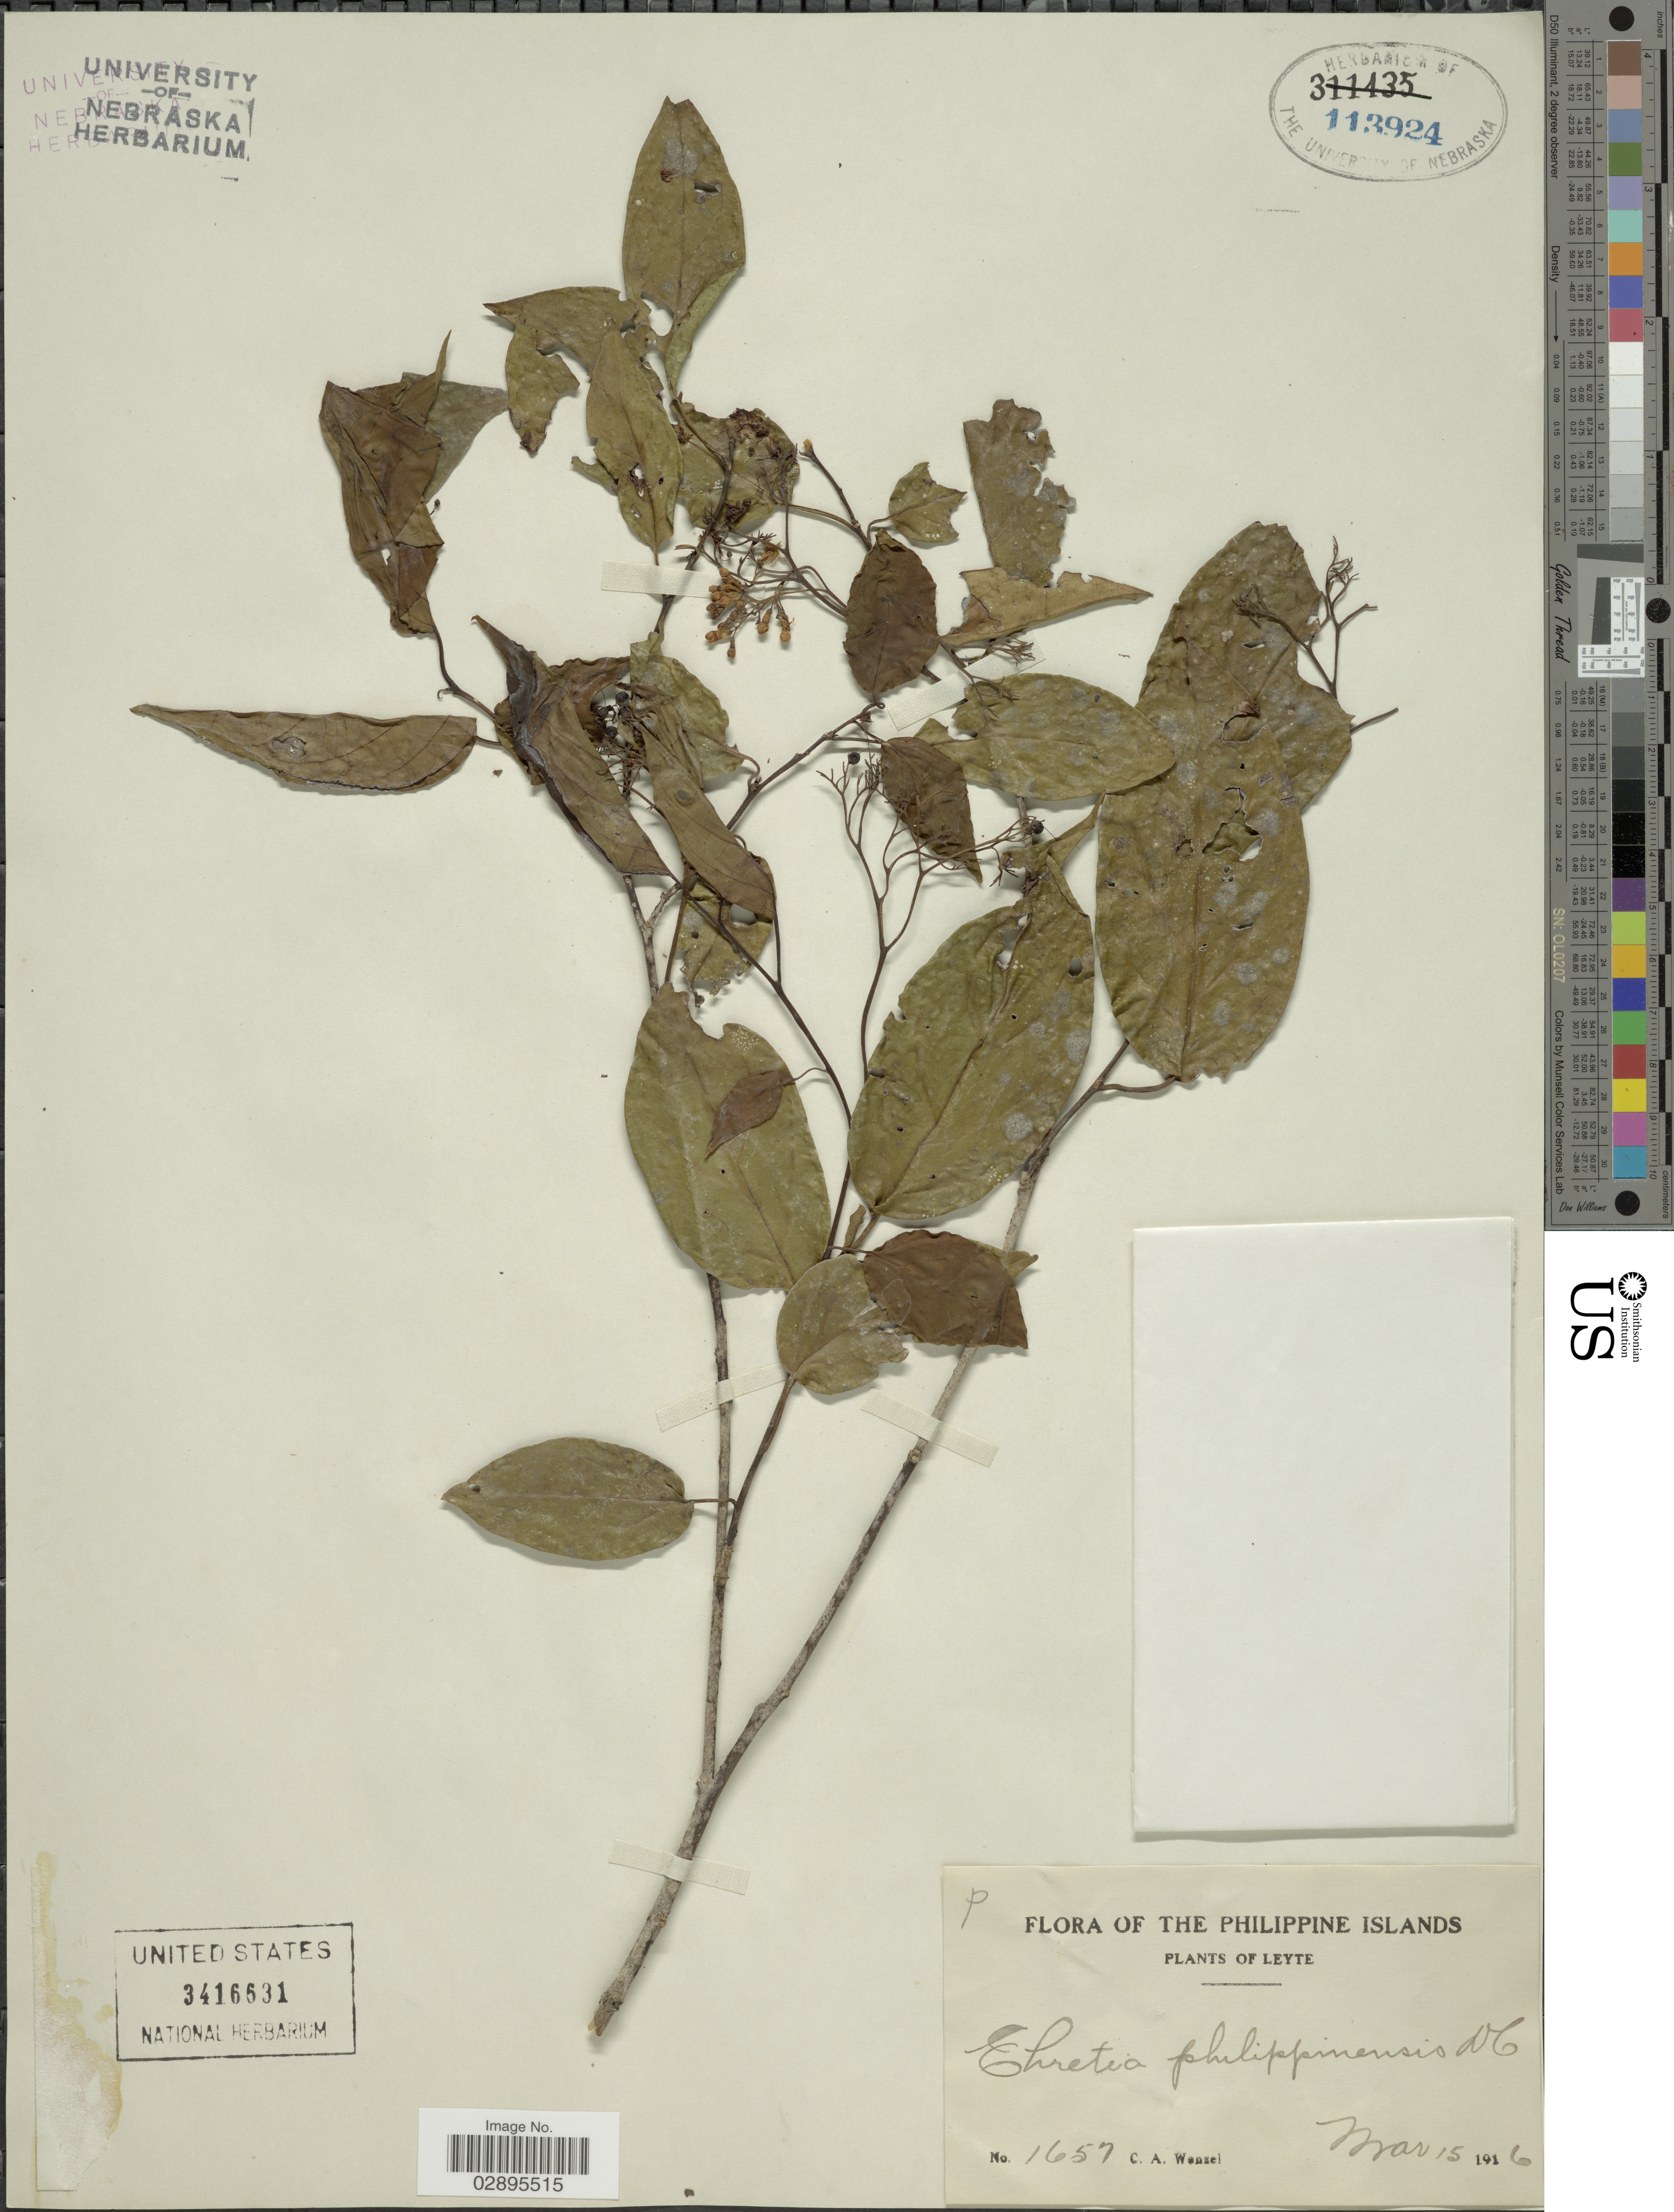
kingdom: Plantae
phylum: Tracheophyta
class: Magnoliopsida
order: Boraginales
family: Ehretiaceae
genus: Ehretia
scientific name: Ehretia philippinensis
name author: A. DC.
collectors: C. Wenzel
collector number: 1657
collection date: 1916-03-15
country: Philippines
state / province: Eastern Visayas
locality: Philippine Islands. Leyte.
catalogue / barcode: US 3416631